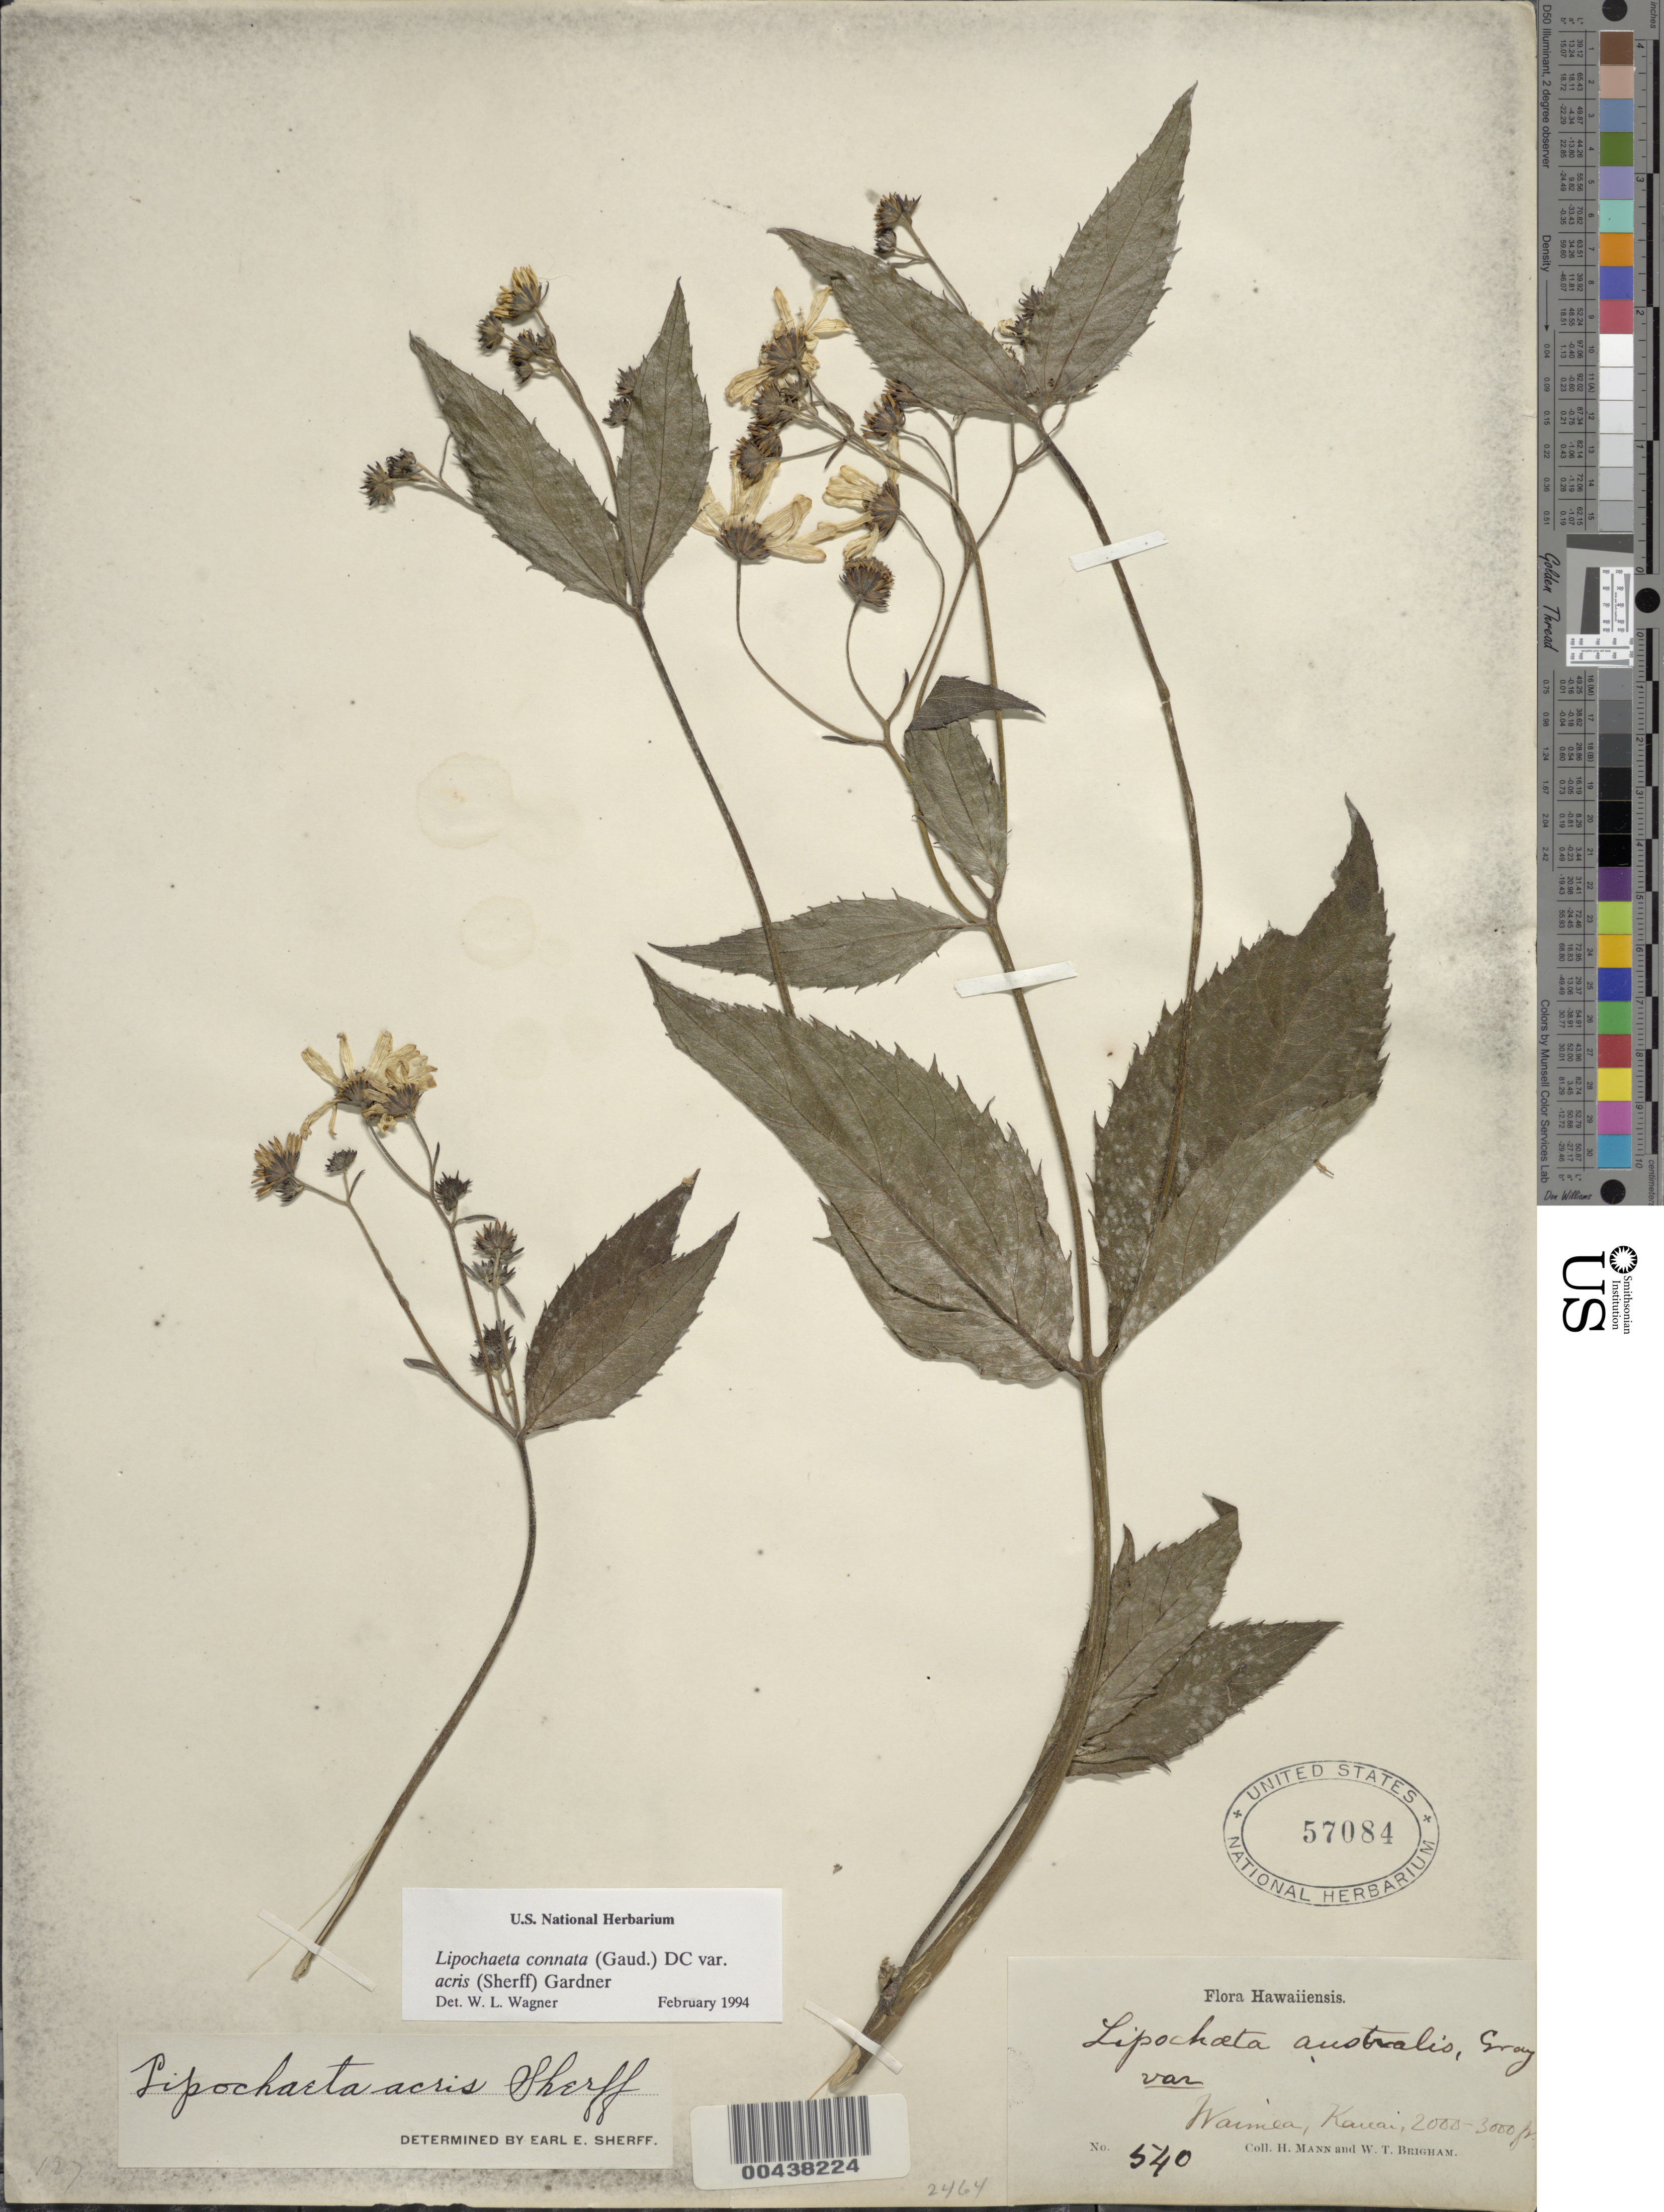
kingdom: Plantae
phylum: Tracheophyta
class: Magnoliopsida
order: Asterales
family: Asteraceae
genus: Lipochaeta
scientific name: Lipochaeta connata subsp. acris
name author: (Sherff) W.L. Wagner & H. Rob.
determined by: Wagner, W. L., (BOT), Smithsonian Institution - National Museum of Natural History (UNITED STATES)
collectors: H. Mann & W. T. Brigham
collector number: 540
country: United States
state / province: Hawaii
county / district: Kauai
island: Kaua'i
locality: Waimea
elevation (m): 610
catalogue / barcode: US 57084